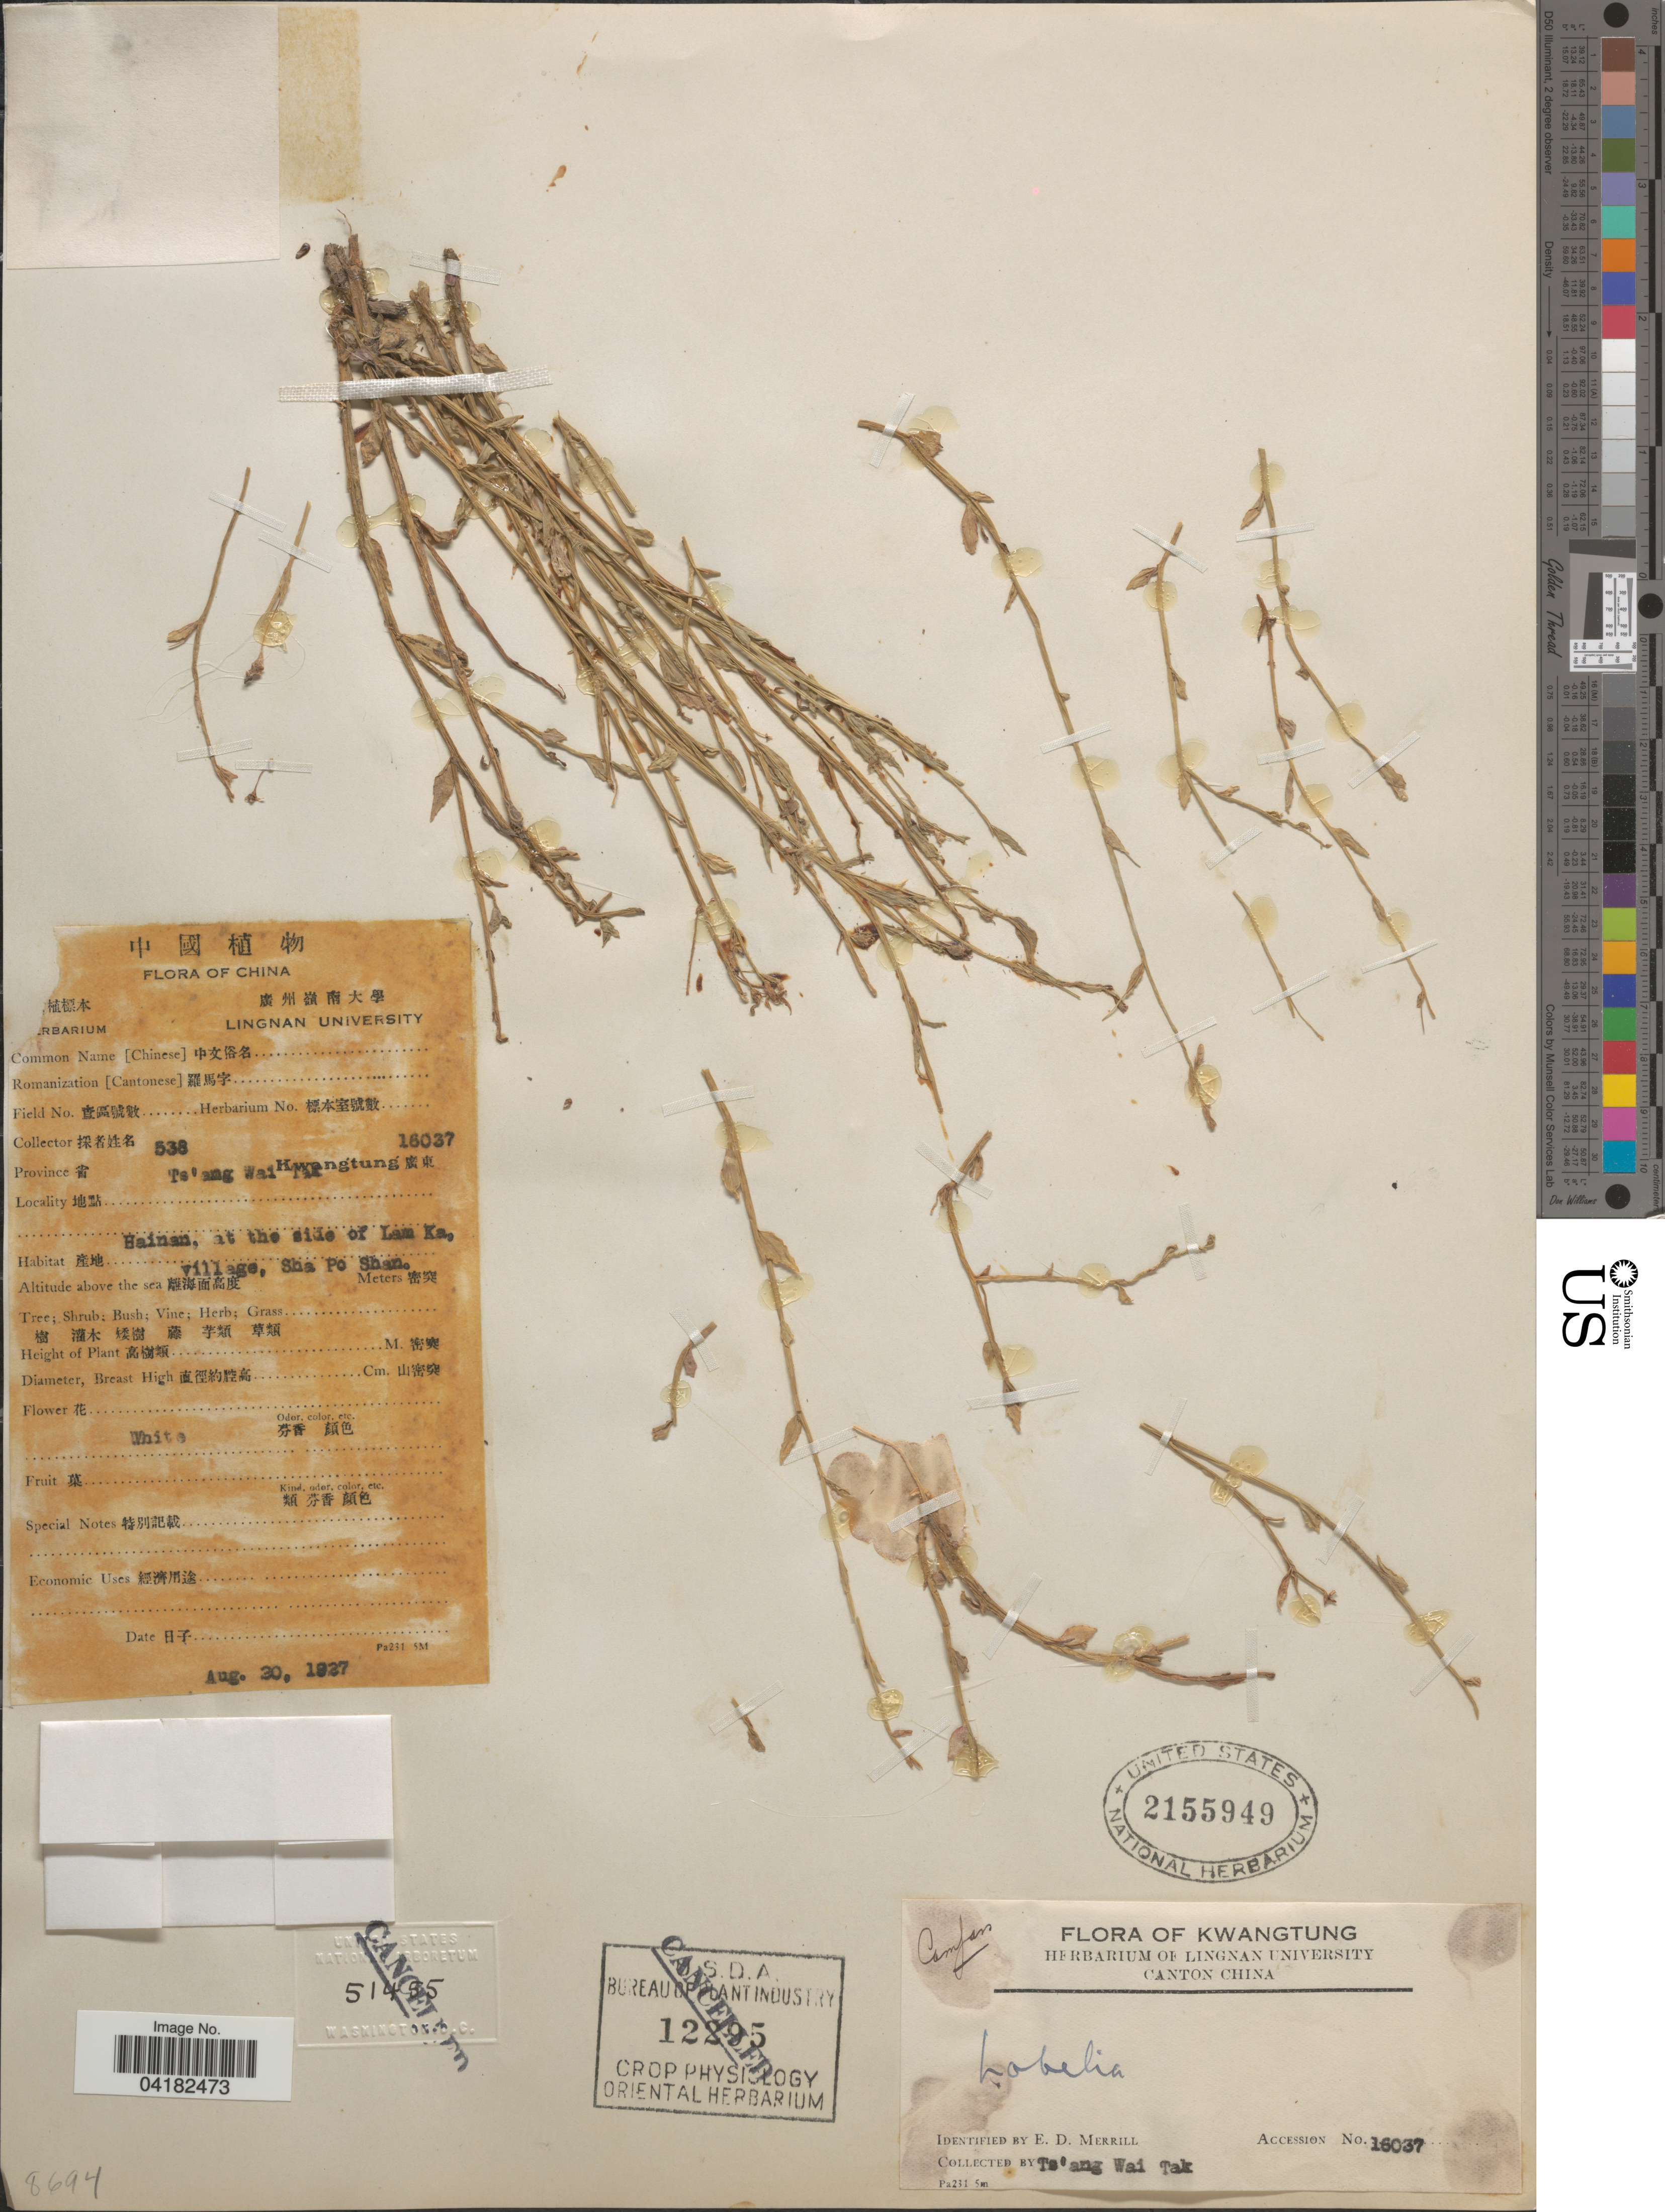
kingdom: Plantae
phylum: Tracheophyta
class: Magnoliopsida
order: Asterales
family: Campanulaceae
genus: Lobelia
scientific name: Lobelia sp.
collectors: W. T. Tsang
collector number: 538/16037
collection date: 1927-08-30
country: China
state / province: Hainan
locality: Kwangtung. Hainan, at the side of Lam Ka, village, Sha Po Shan.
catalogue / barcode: US 2155949